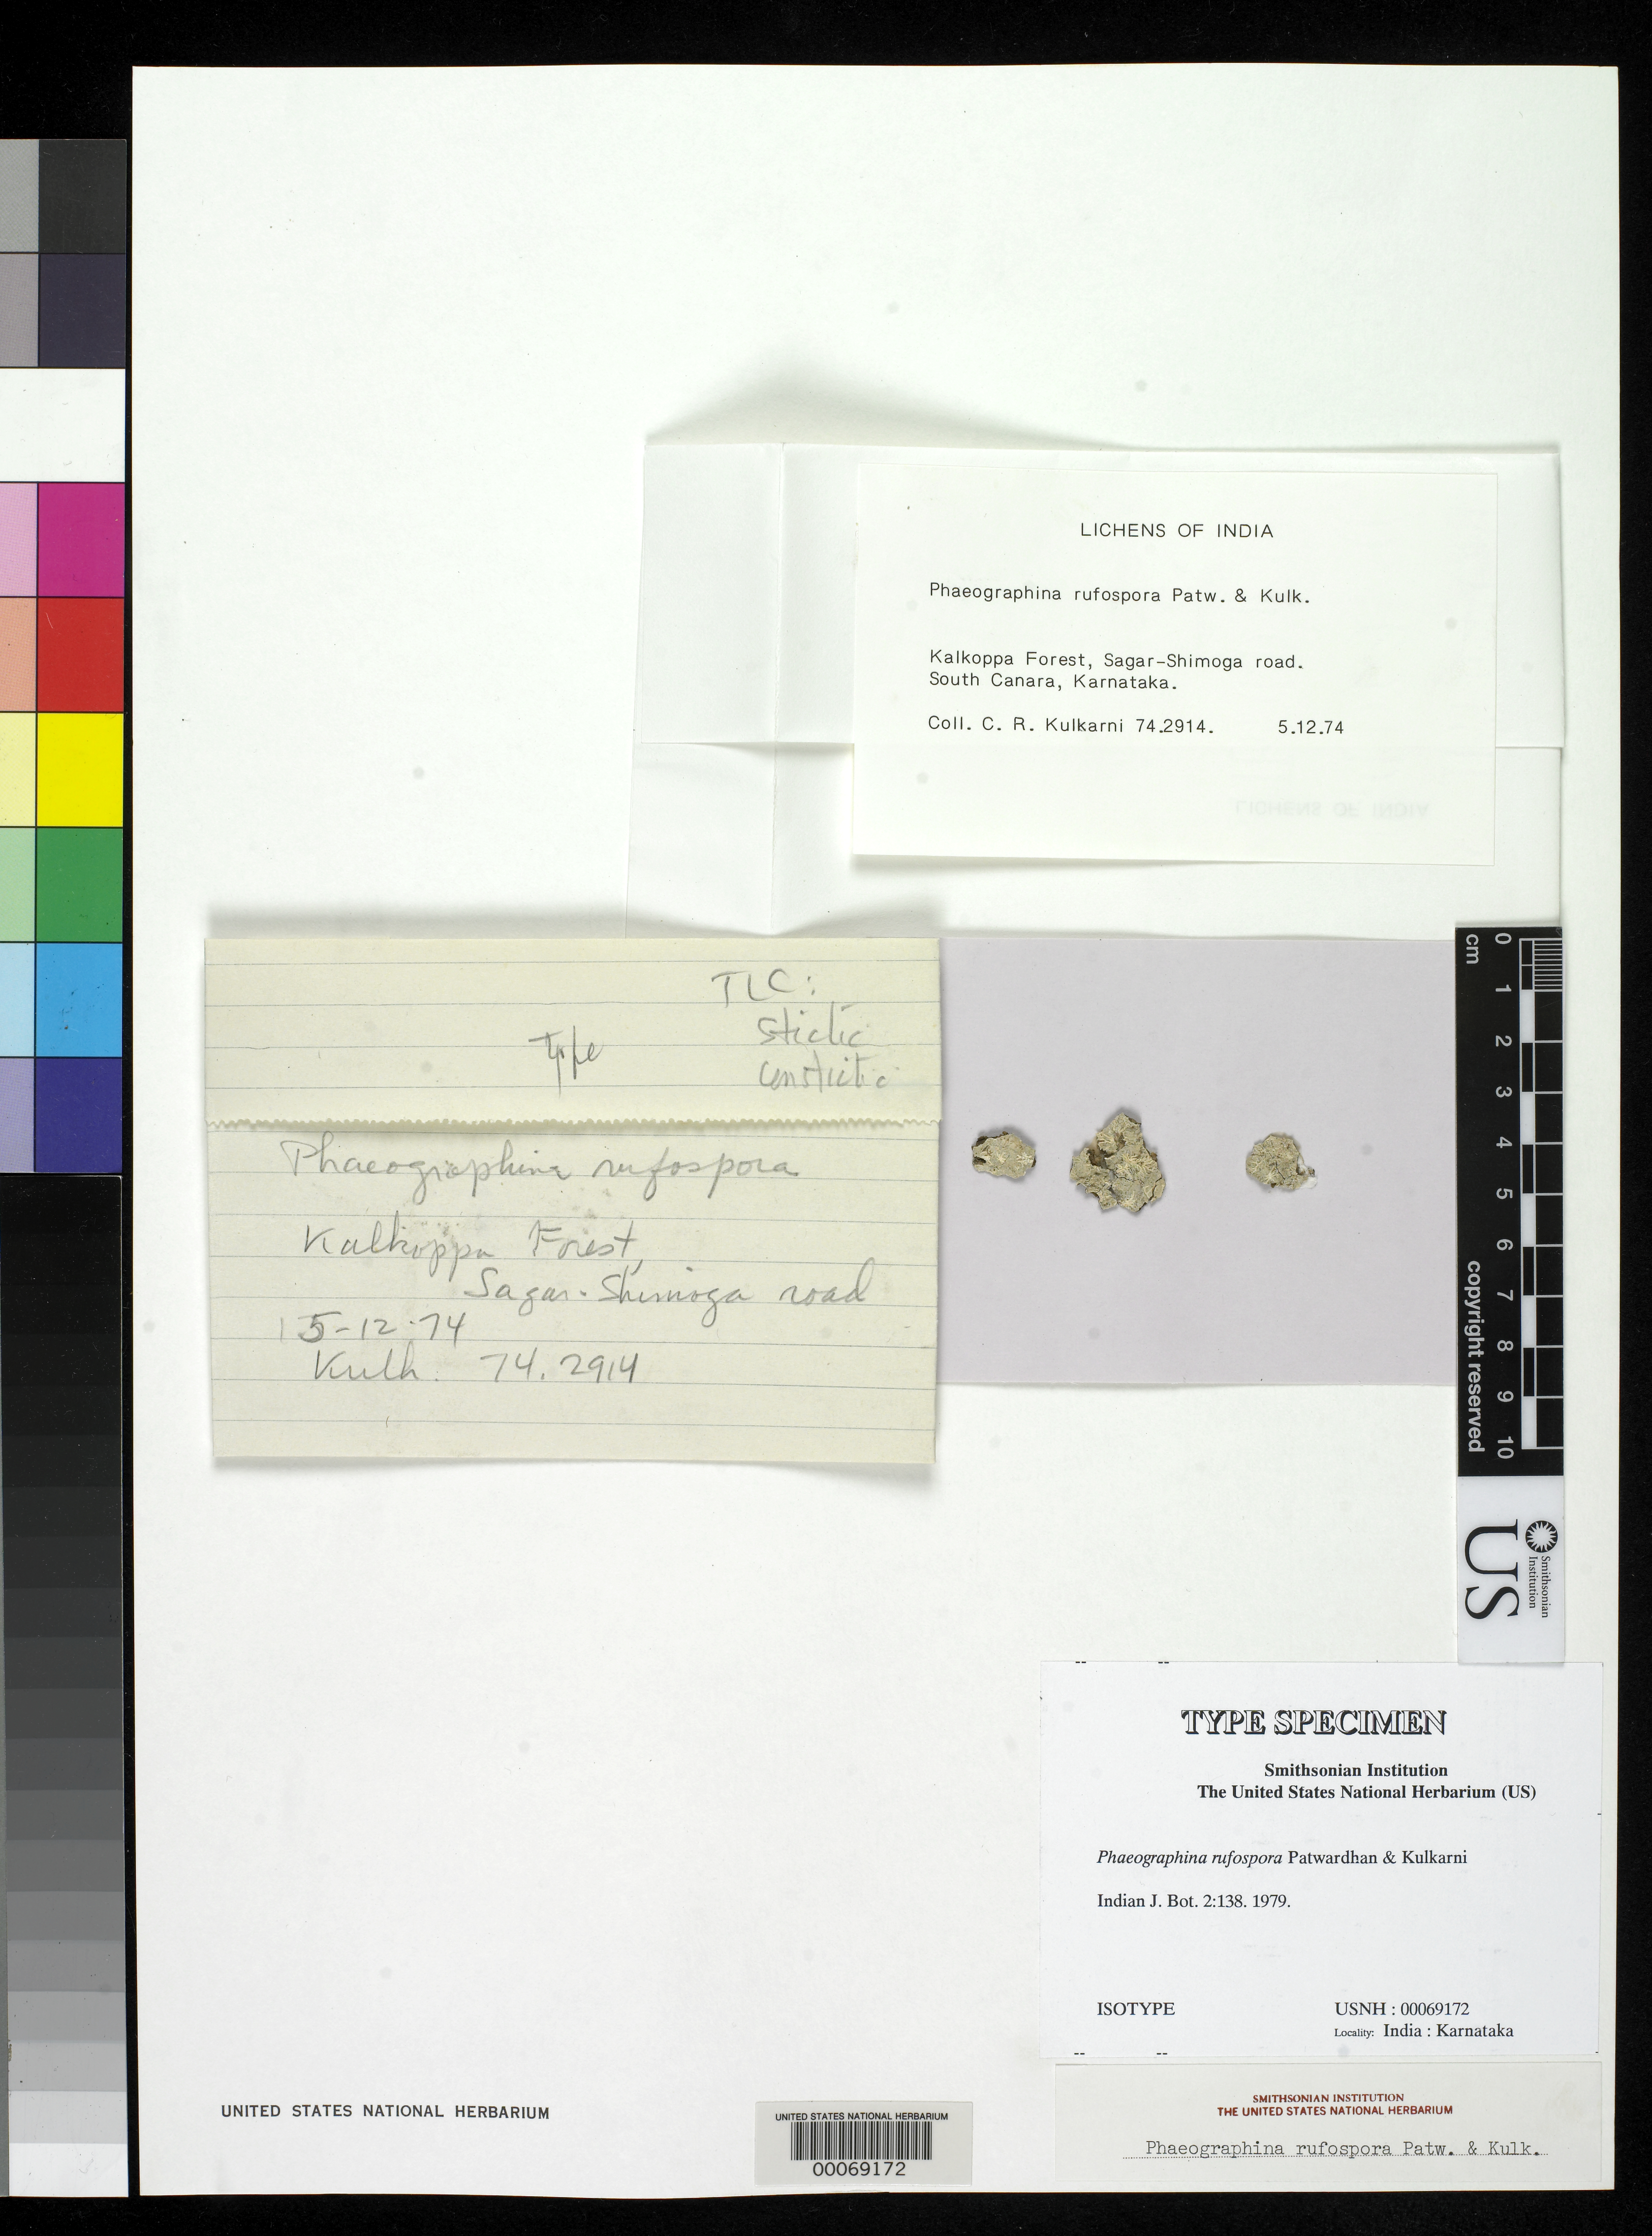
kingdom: Fungi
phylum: Ascomycota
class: Lecanoromycetes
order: Ostropales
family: Graphidaceae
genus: Phaeographina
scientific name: Phaeographina rufospora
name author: Patw. & Kulkarni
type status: Isotype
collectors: C. Kulkarni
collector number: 722914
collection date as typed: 05 Dec 1974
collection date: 1974-12-05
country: India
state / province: Karnataka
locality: South Canara, Kalkoppa Forest, Sagar-Shimoga Road.